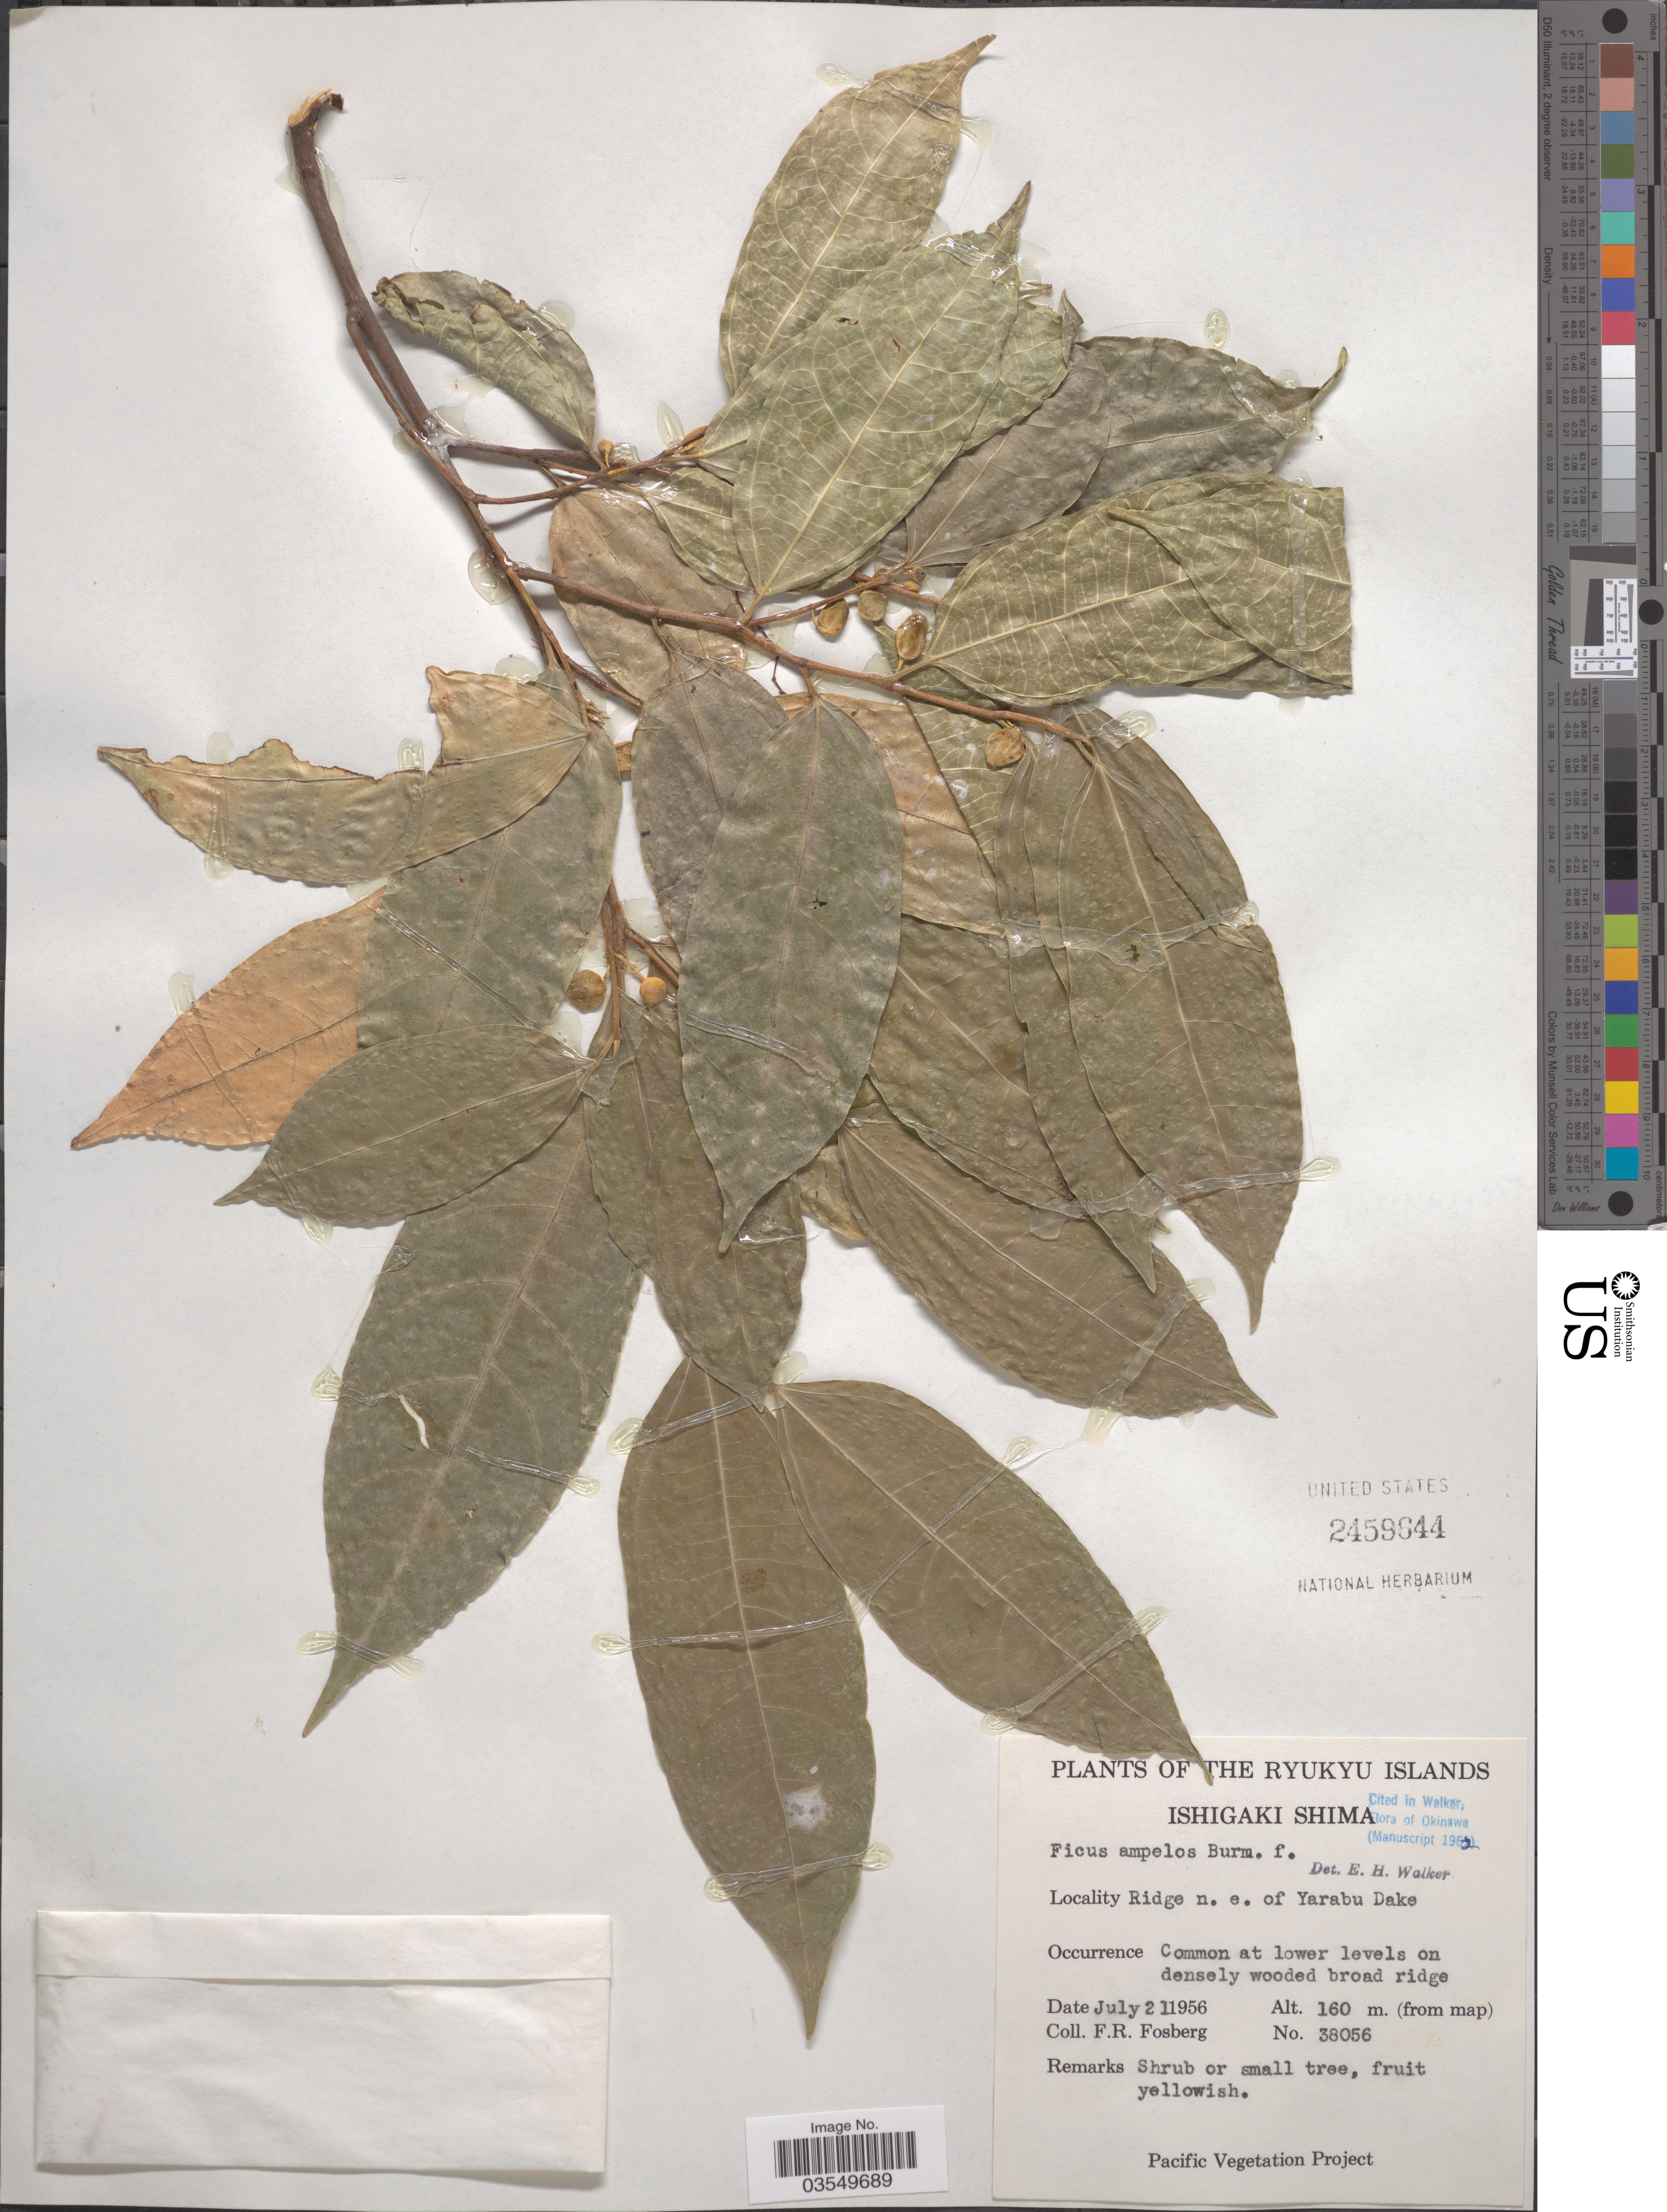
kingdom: Plantae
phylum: Tracheophyta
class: Magnoliopsida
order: Rosales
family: Moraceae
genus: Ficus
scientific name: Ficus ampelos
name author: Burm. f.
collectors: F. R. Fosberg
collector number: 38056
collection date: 1956-07-02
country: Japan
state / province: Okinawa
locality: The Ryukyu Islands. Ishigaki Shima. Ridge n. e. of Yarabu Dake.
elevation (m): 160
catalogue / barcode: US 2459644